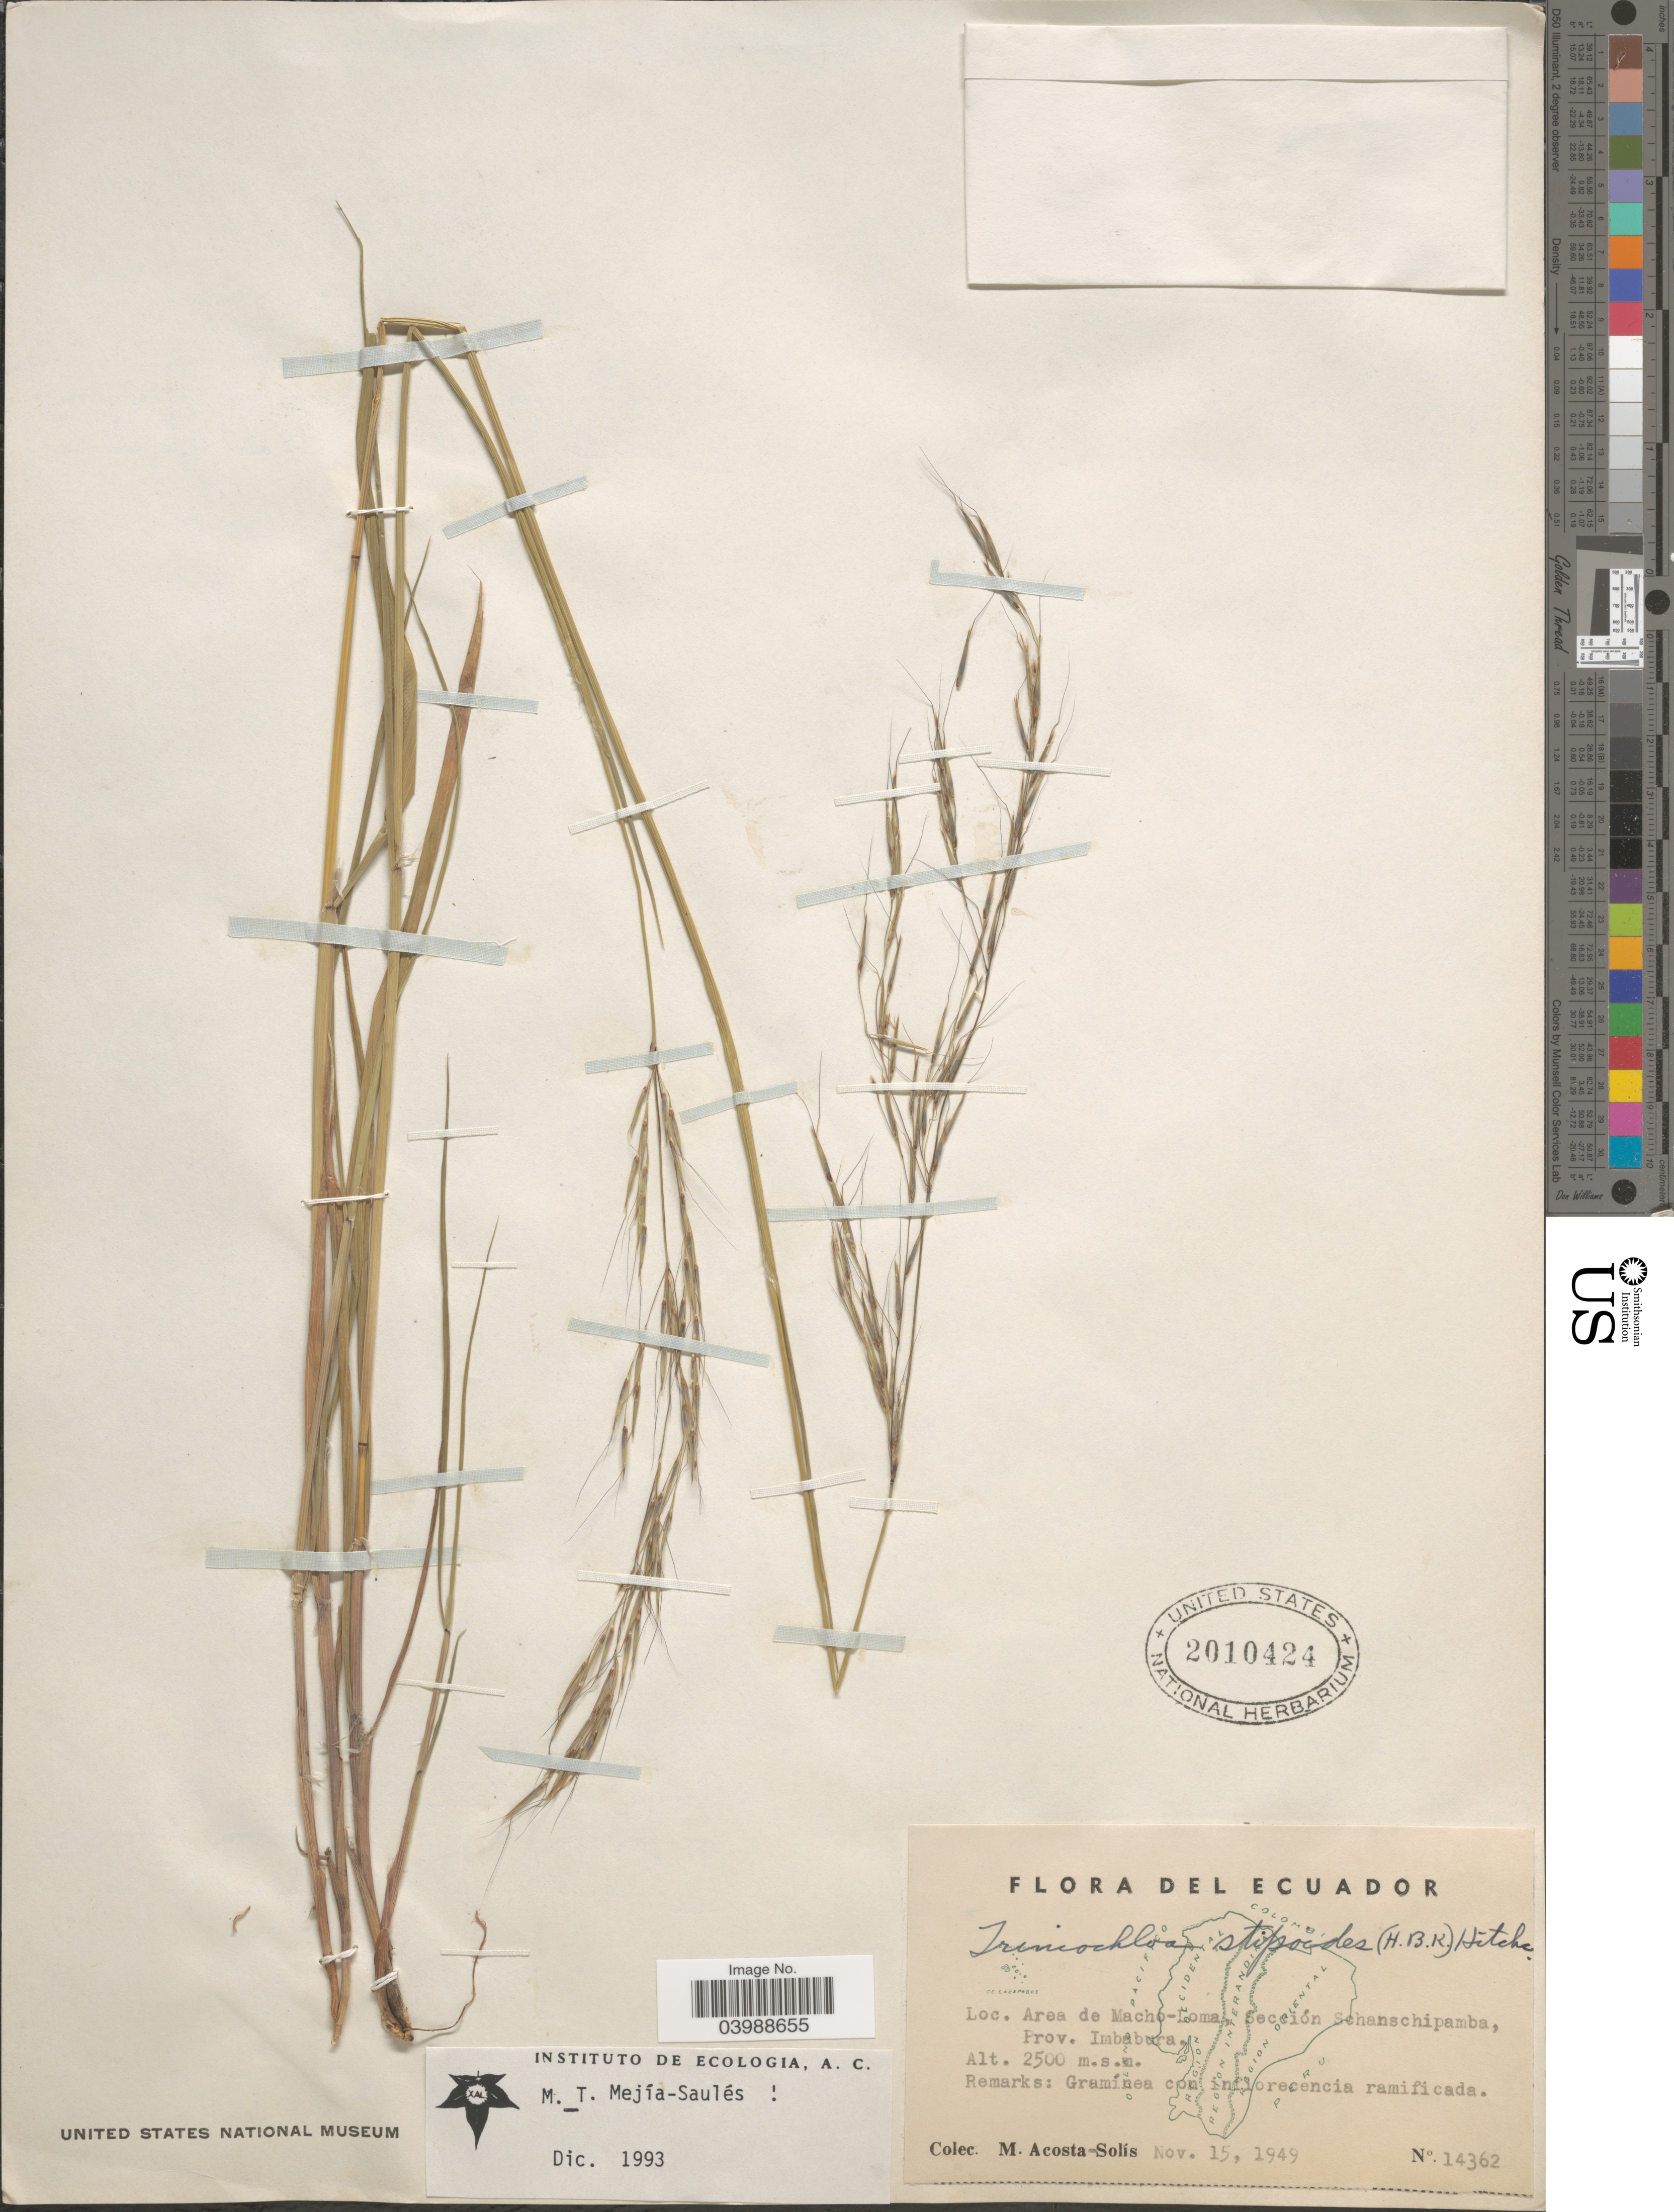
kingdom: Plantae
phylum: Tracheophyta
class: Liliopsida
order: Poales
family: Poaceae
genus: Triniochloa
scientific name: Triniochloa stipoides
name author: (Kunth) Hitchc.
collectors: M. Acosta Solis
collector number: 14362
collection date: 1949-11-15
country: Ecuador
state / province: Imbabura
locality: Area de Macho-Loma, Sección Schanschipamba.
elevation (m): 2500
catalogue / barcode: US 2010424